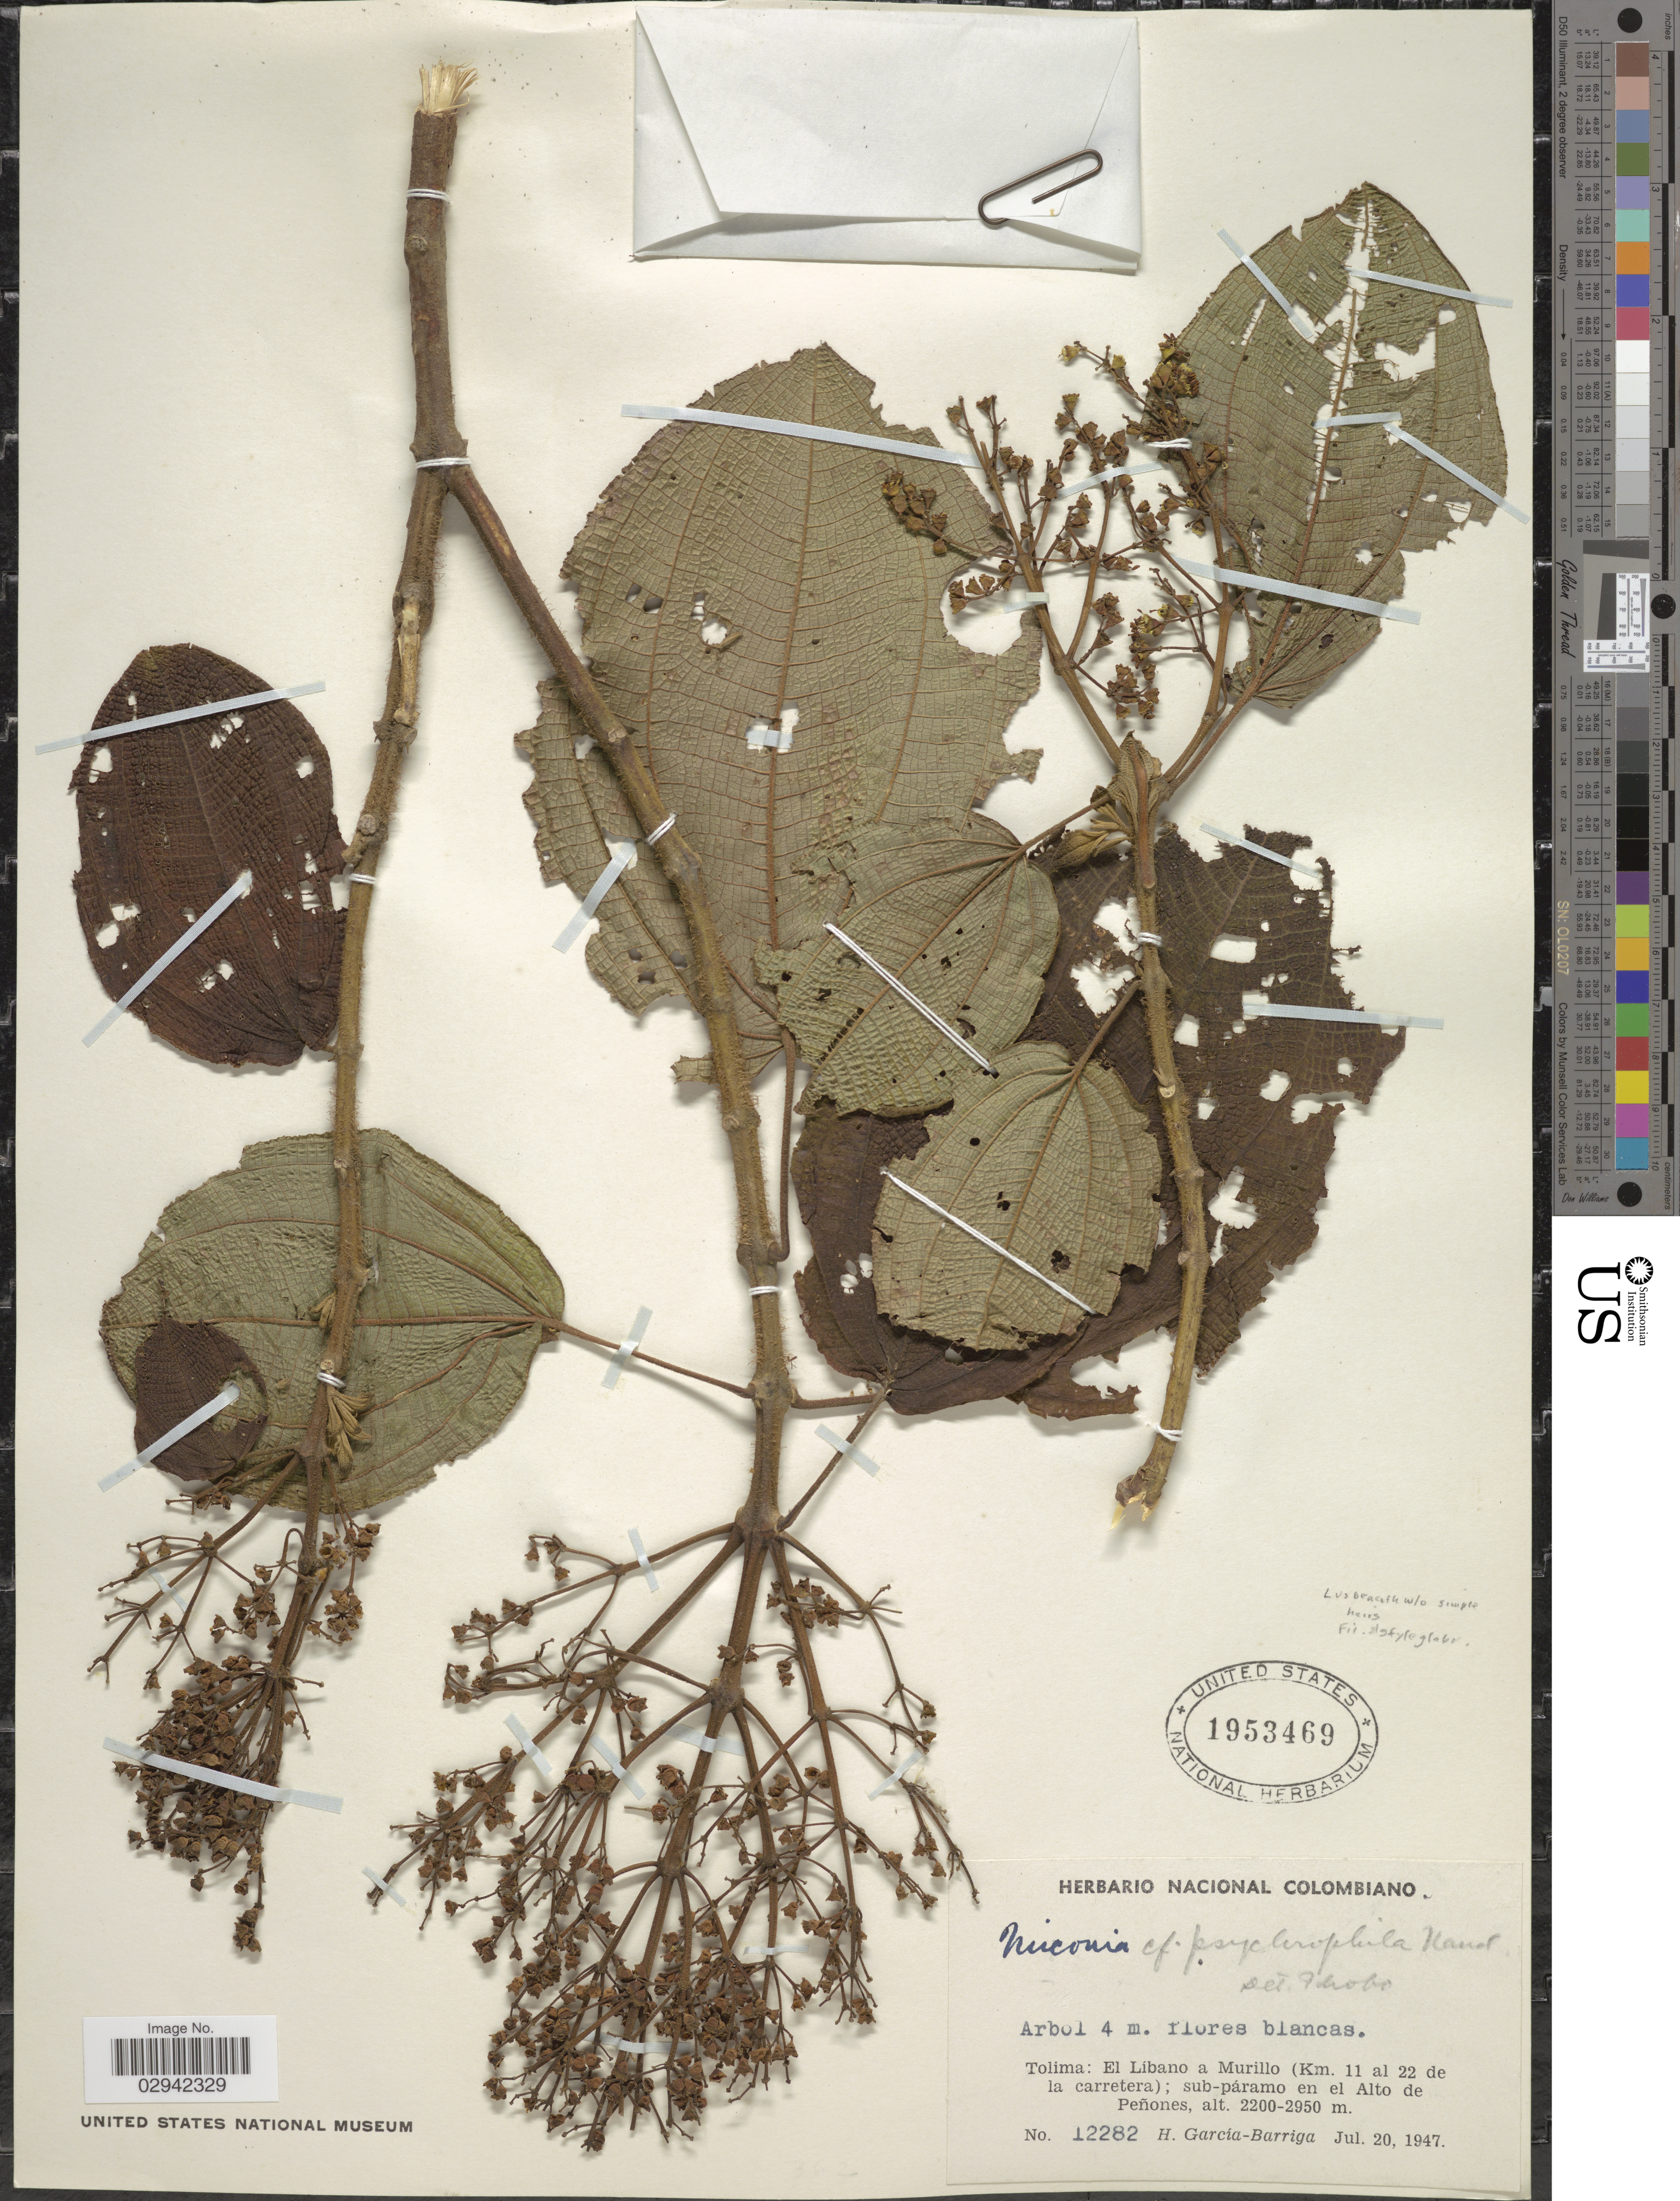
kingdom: Plantae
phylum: Tracheophyta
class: Magnoliopsida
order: Myrtales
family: Melastomataceae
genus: Miconia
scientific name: Miconia psychrophila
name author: Naudin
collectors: H. García Barriga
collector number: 12282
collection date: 1947-07-20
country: Colombia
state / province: Tolima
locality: Tolima: El Libano a Murillo (Km. 11 al 22 de la carretera); sub-páramo en el Alto de Peñones.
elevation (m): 2200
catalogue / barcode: US 1953469